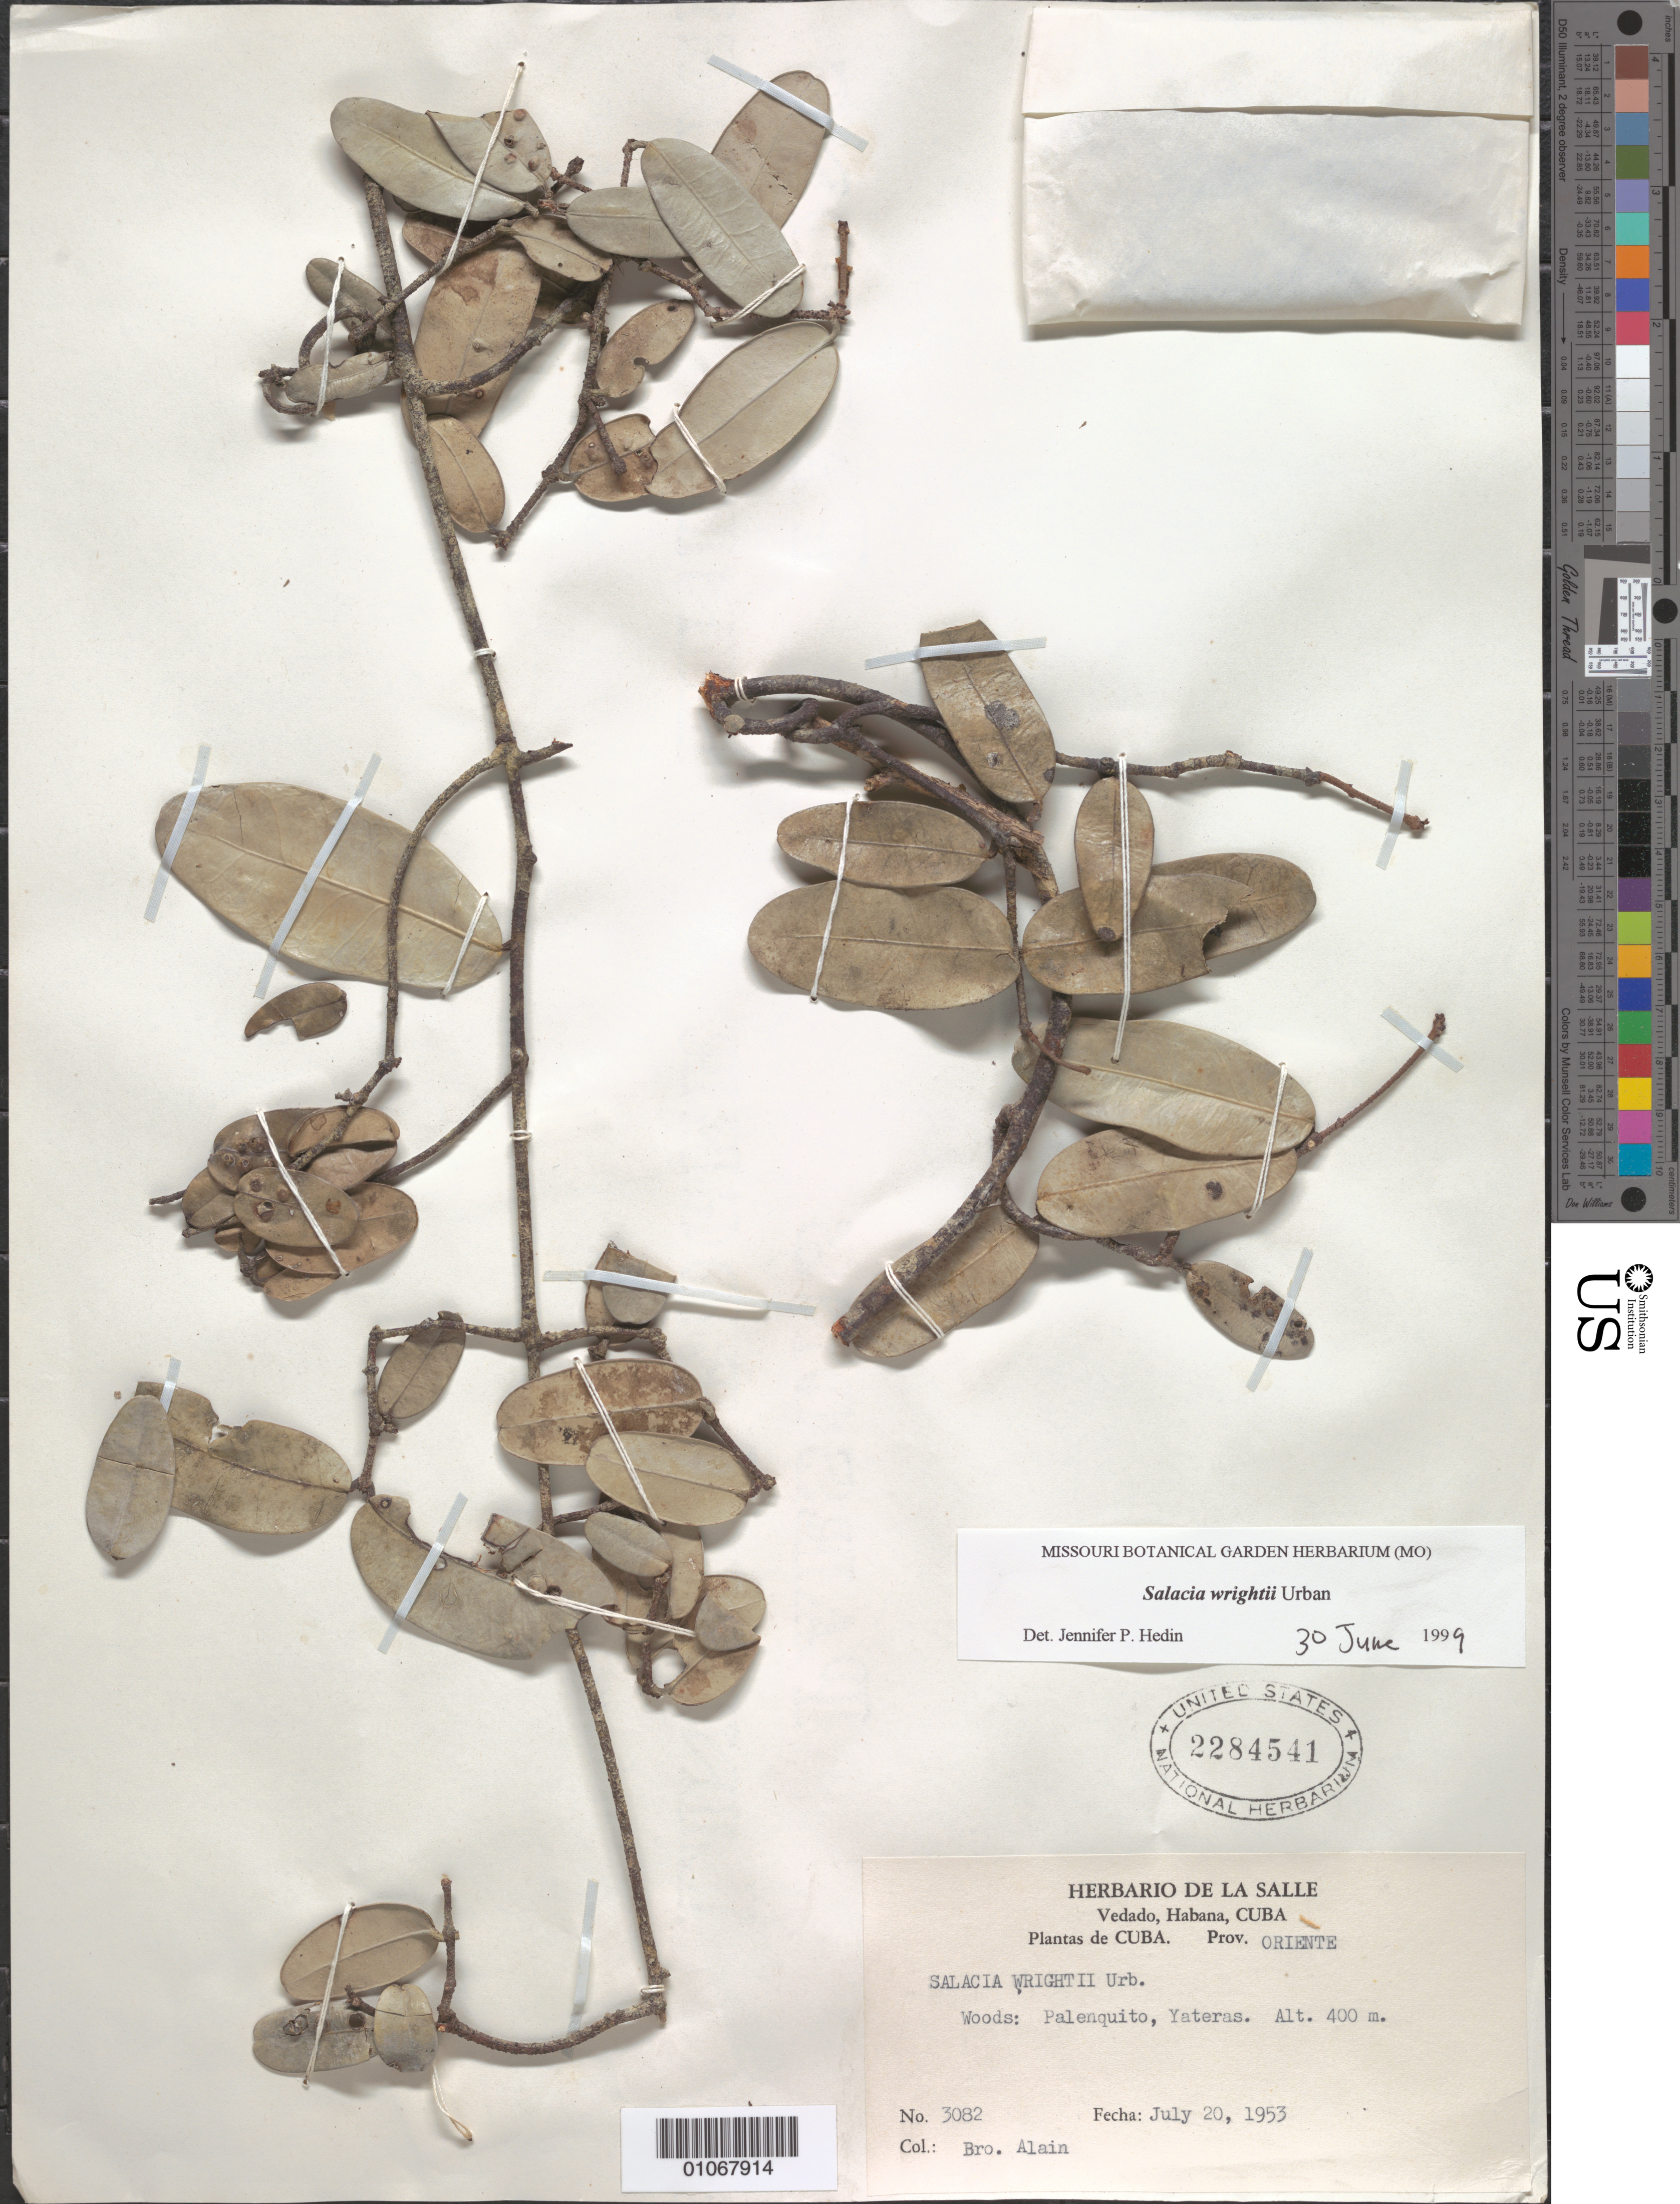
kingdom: Plantae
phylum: Tracheophyta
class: Magnoliopsida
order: Celastrales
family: Celastraceae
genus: Salacia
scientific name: Salacia wrightii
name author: Urb.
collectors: A. H. Liogier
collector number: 3082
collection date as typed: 20 Jul 1953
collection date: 1953-07-20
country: Cuba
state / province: Oriente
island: Cuba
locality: Woods: Palenquito, Yateras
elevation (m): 400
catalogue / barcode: US 2284541